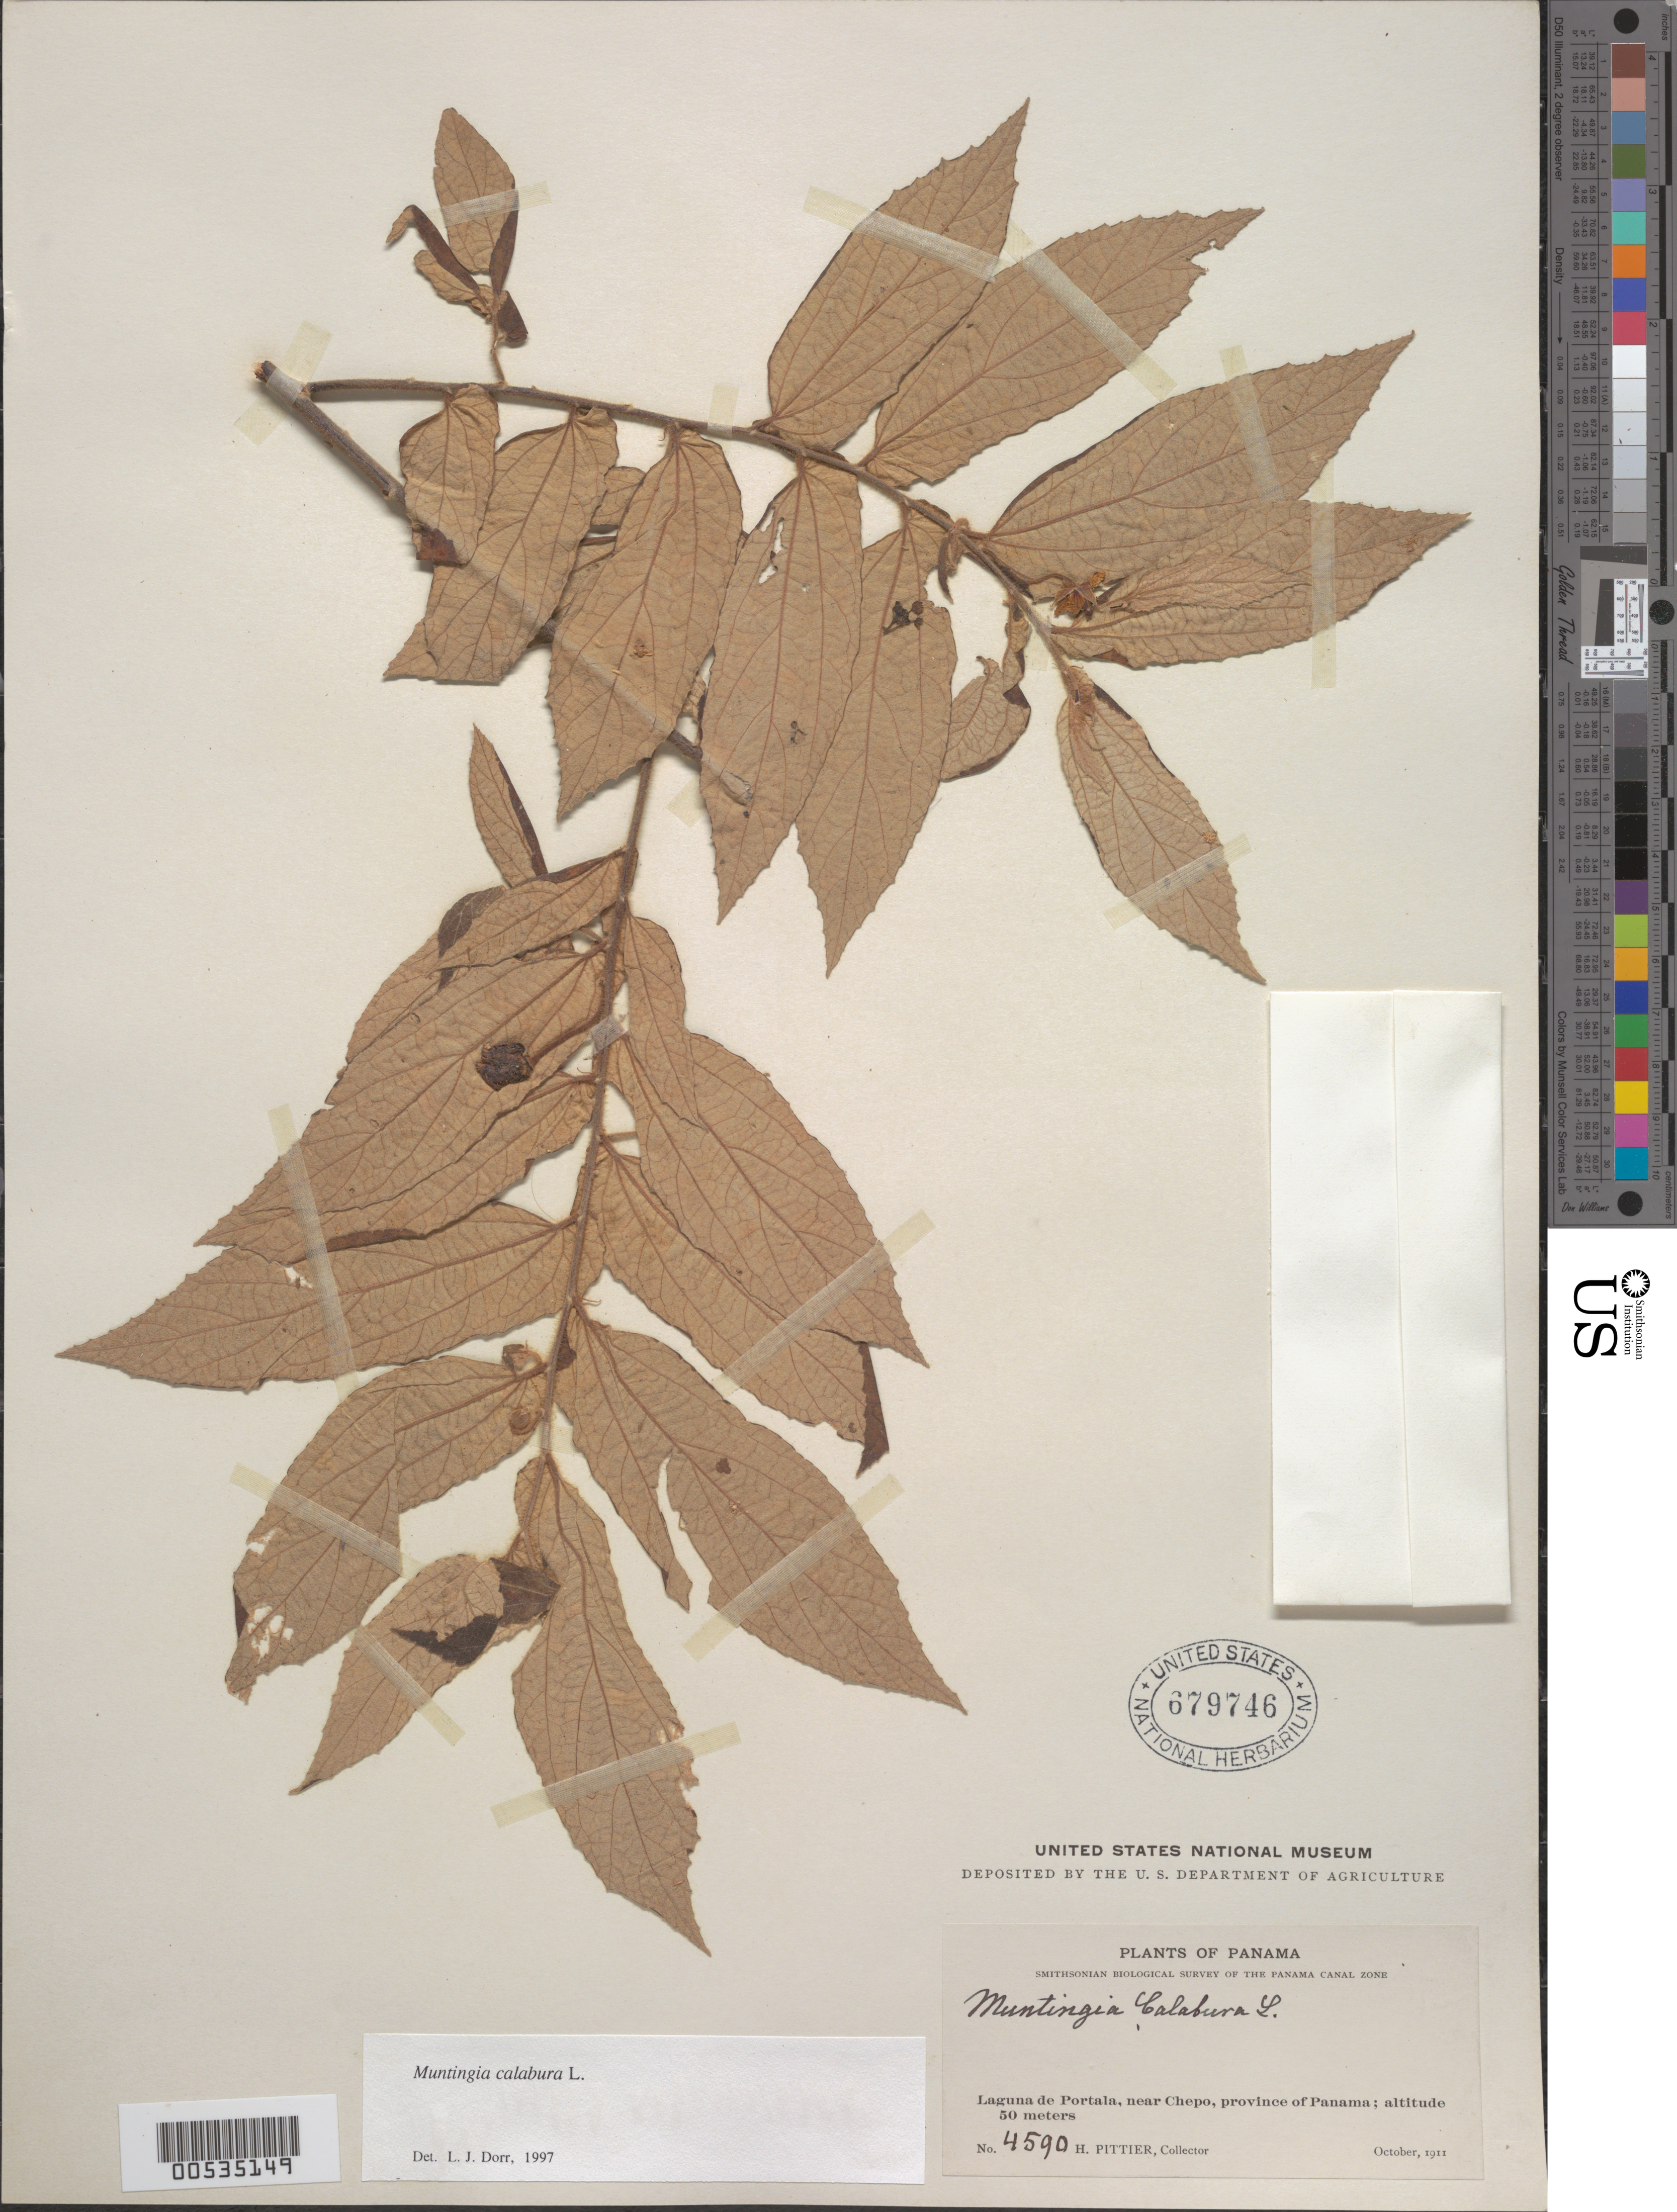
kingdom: Plantae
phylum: Tracheophyta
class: Magnoliopsida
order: Malvales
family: Muntingiaceae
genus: Muntingia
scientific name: Muntingia calabura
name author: L.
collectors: H. F. Pittier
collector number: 4590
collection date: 1911-10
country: Panama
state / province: Panamá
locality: Laguna de Portala, near Chepo.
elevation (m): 50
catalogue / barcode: US 679746